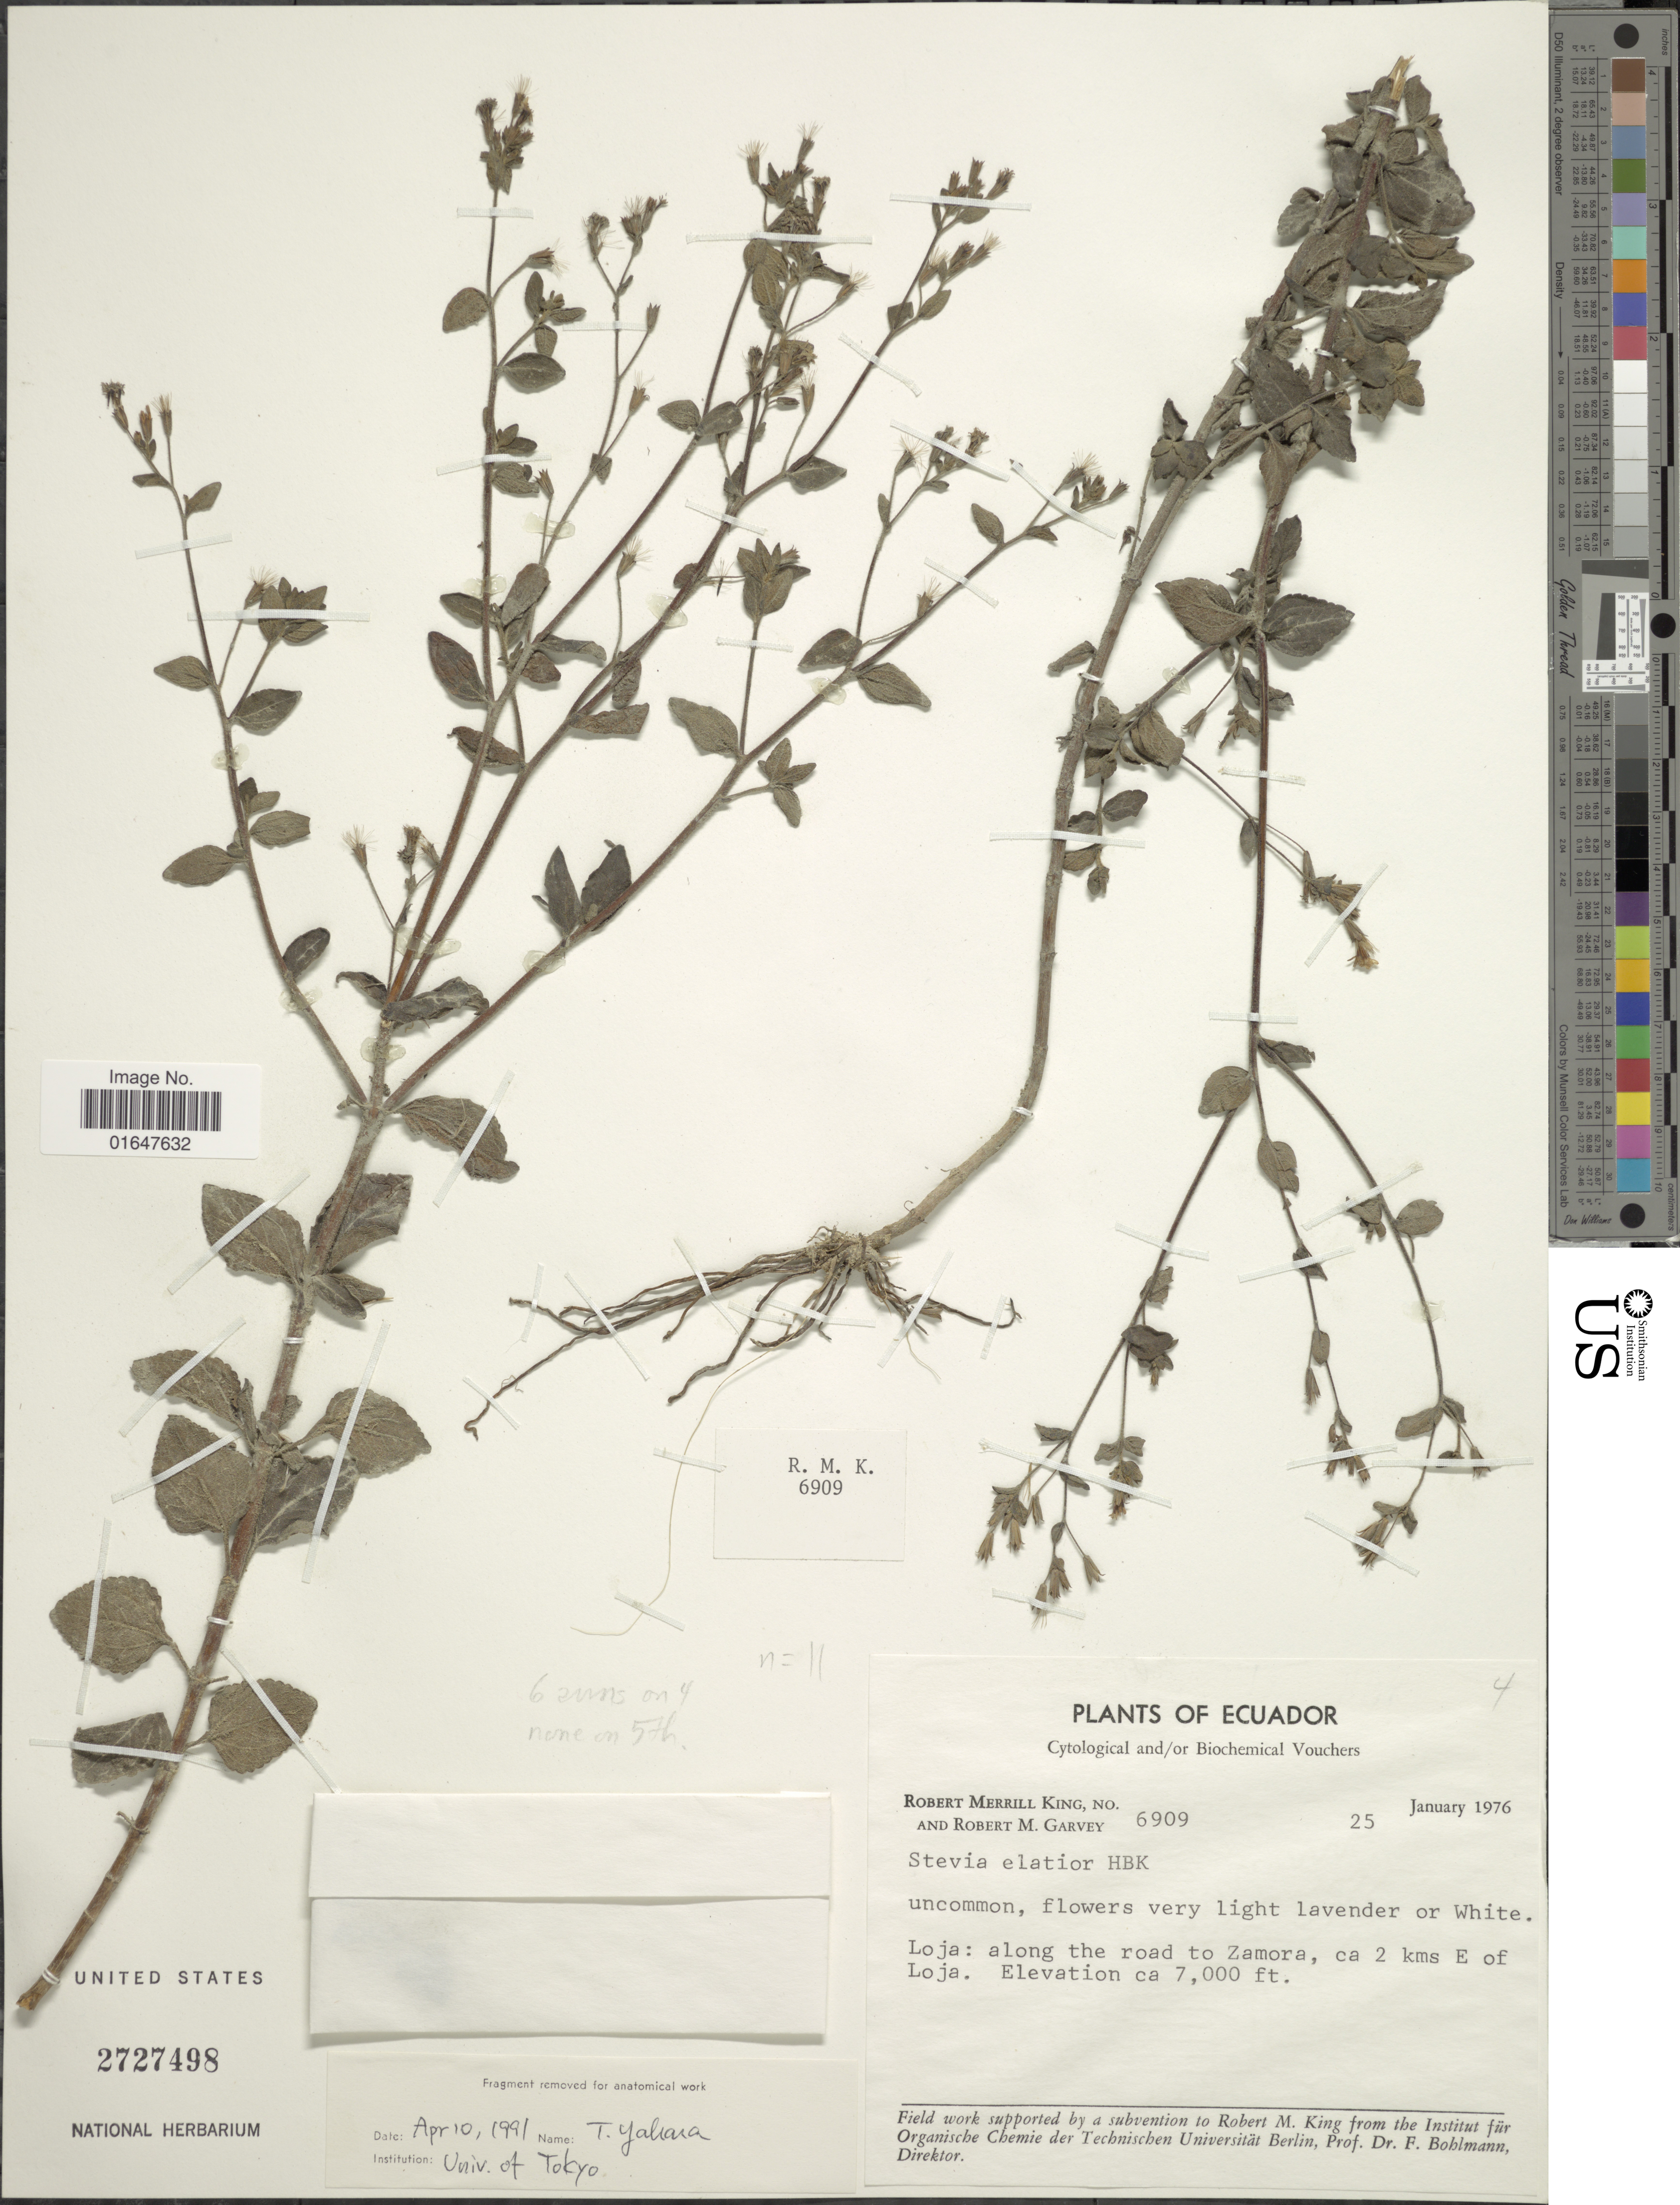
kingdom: Plantae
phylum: Tracheophyta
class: Magnoliopsida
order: Asterales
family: Asteraceae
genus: Stevia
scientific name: Stevia andina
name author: B.L. Rob.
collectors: R. M. King & R. Garvey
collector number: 6909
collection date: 1976-01-25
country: Ecuador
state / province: Loja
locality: Along the road to Zamora, ca 2 kms E of Loja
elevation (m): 2134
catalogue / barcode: US 2727498